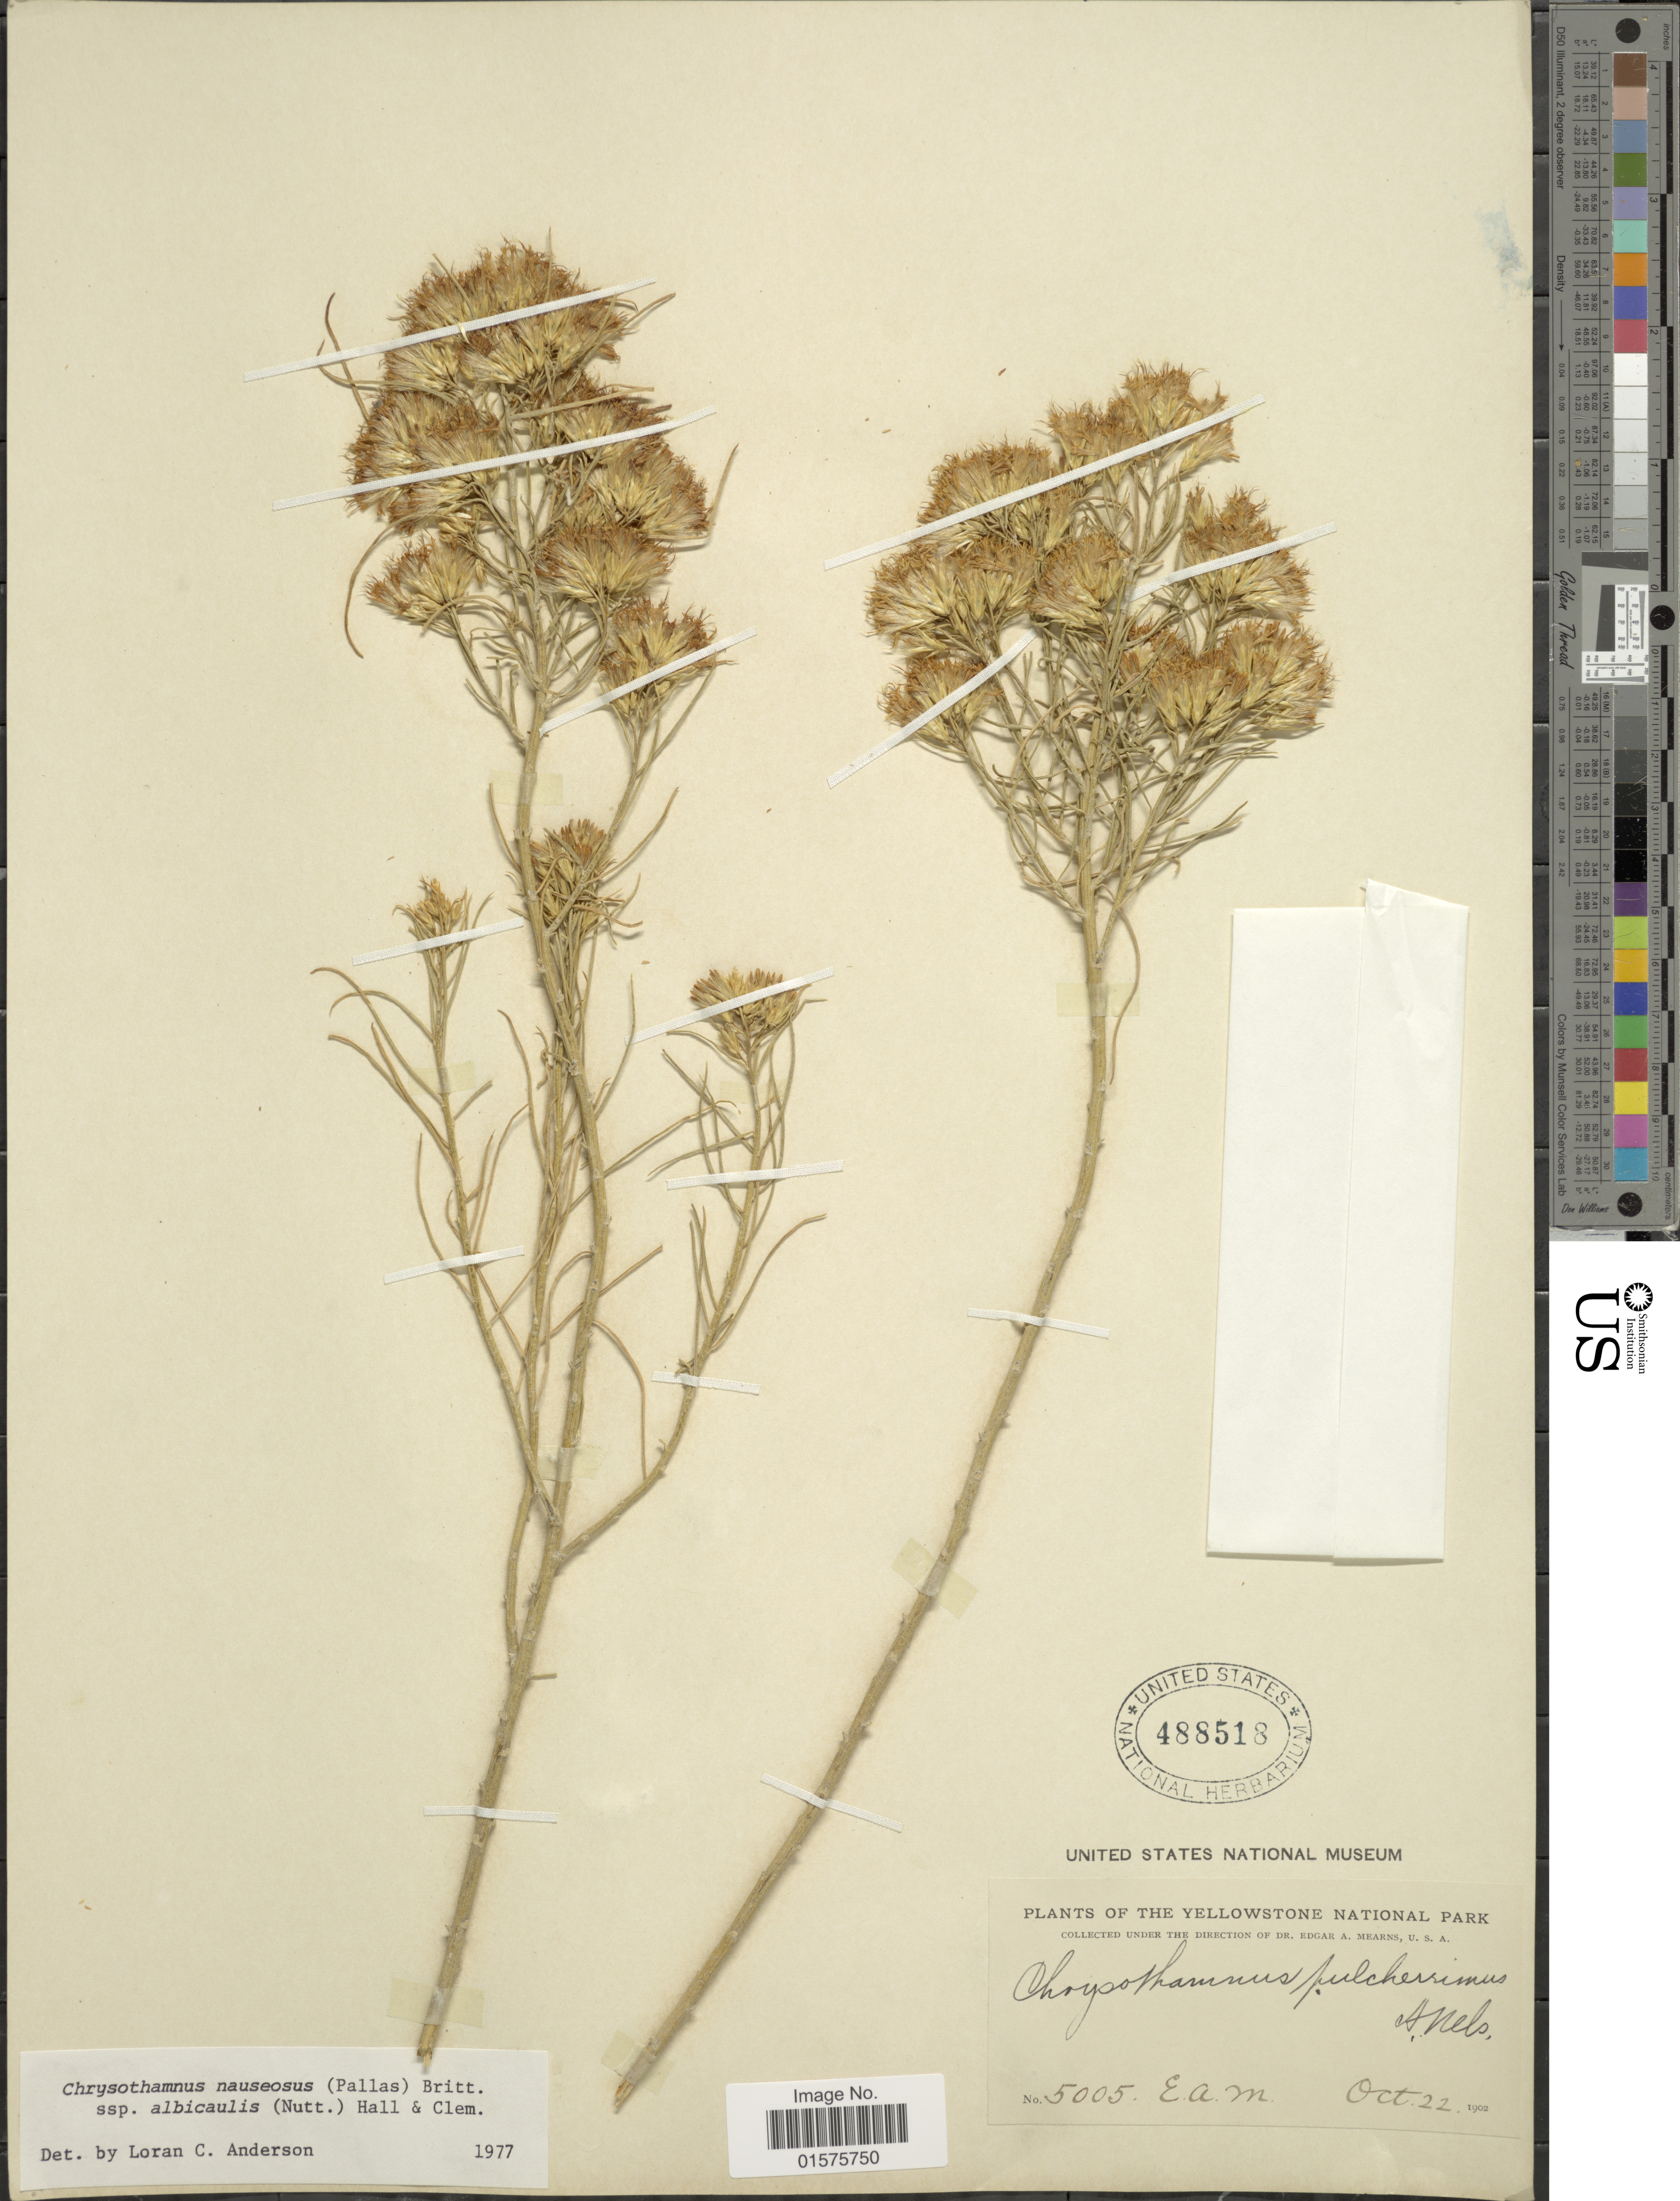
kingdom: Plantae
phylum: Tracheophyta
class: Magnoliopsida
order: Asterales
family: Asteraceae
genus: Ericameria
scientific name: Ericameria nauseosa var. speciosa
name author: (Nutt.) G.L. Nesom & G.I. Baird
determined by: Urbatsch, Lowell E., Curator (LSU), Louisiana State University (UNITED STATES)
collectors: E. A. Mearns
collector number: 5005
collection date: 1902-10-22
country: United States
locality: Yellowstone National Park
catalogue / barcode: US 488518